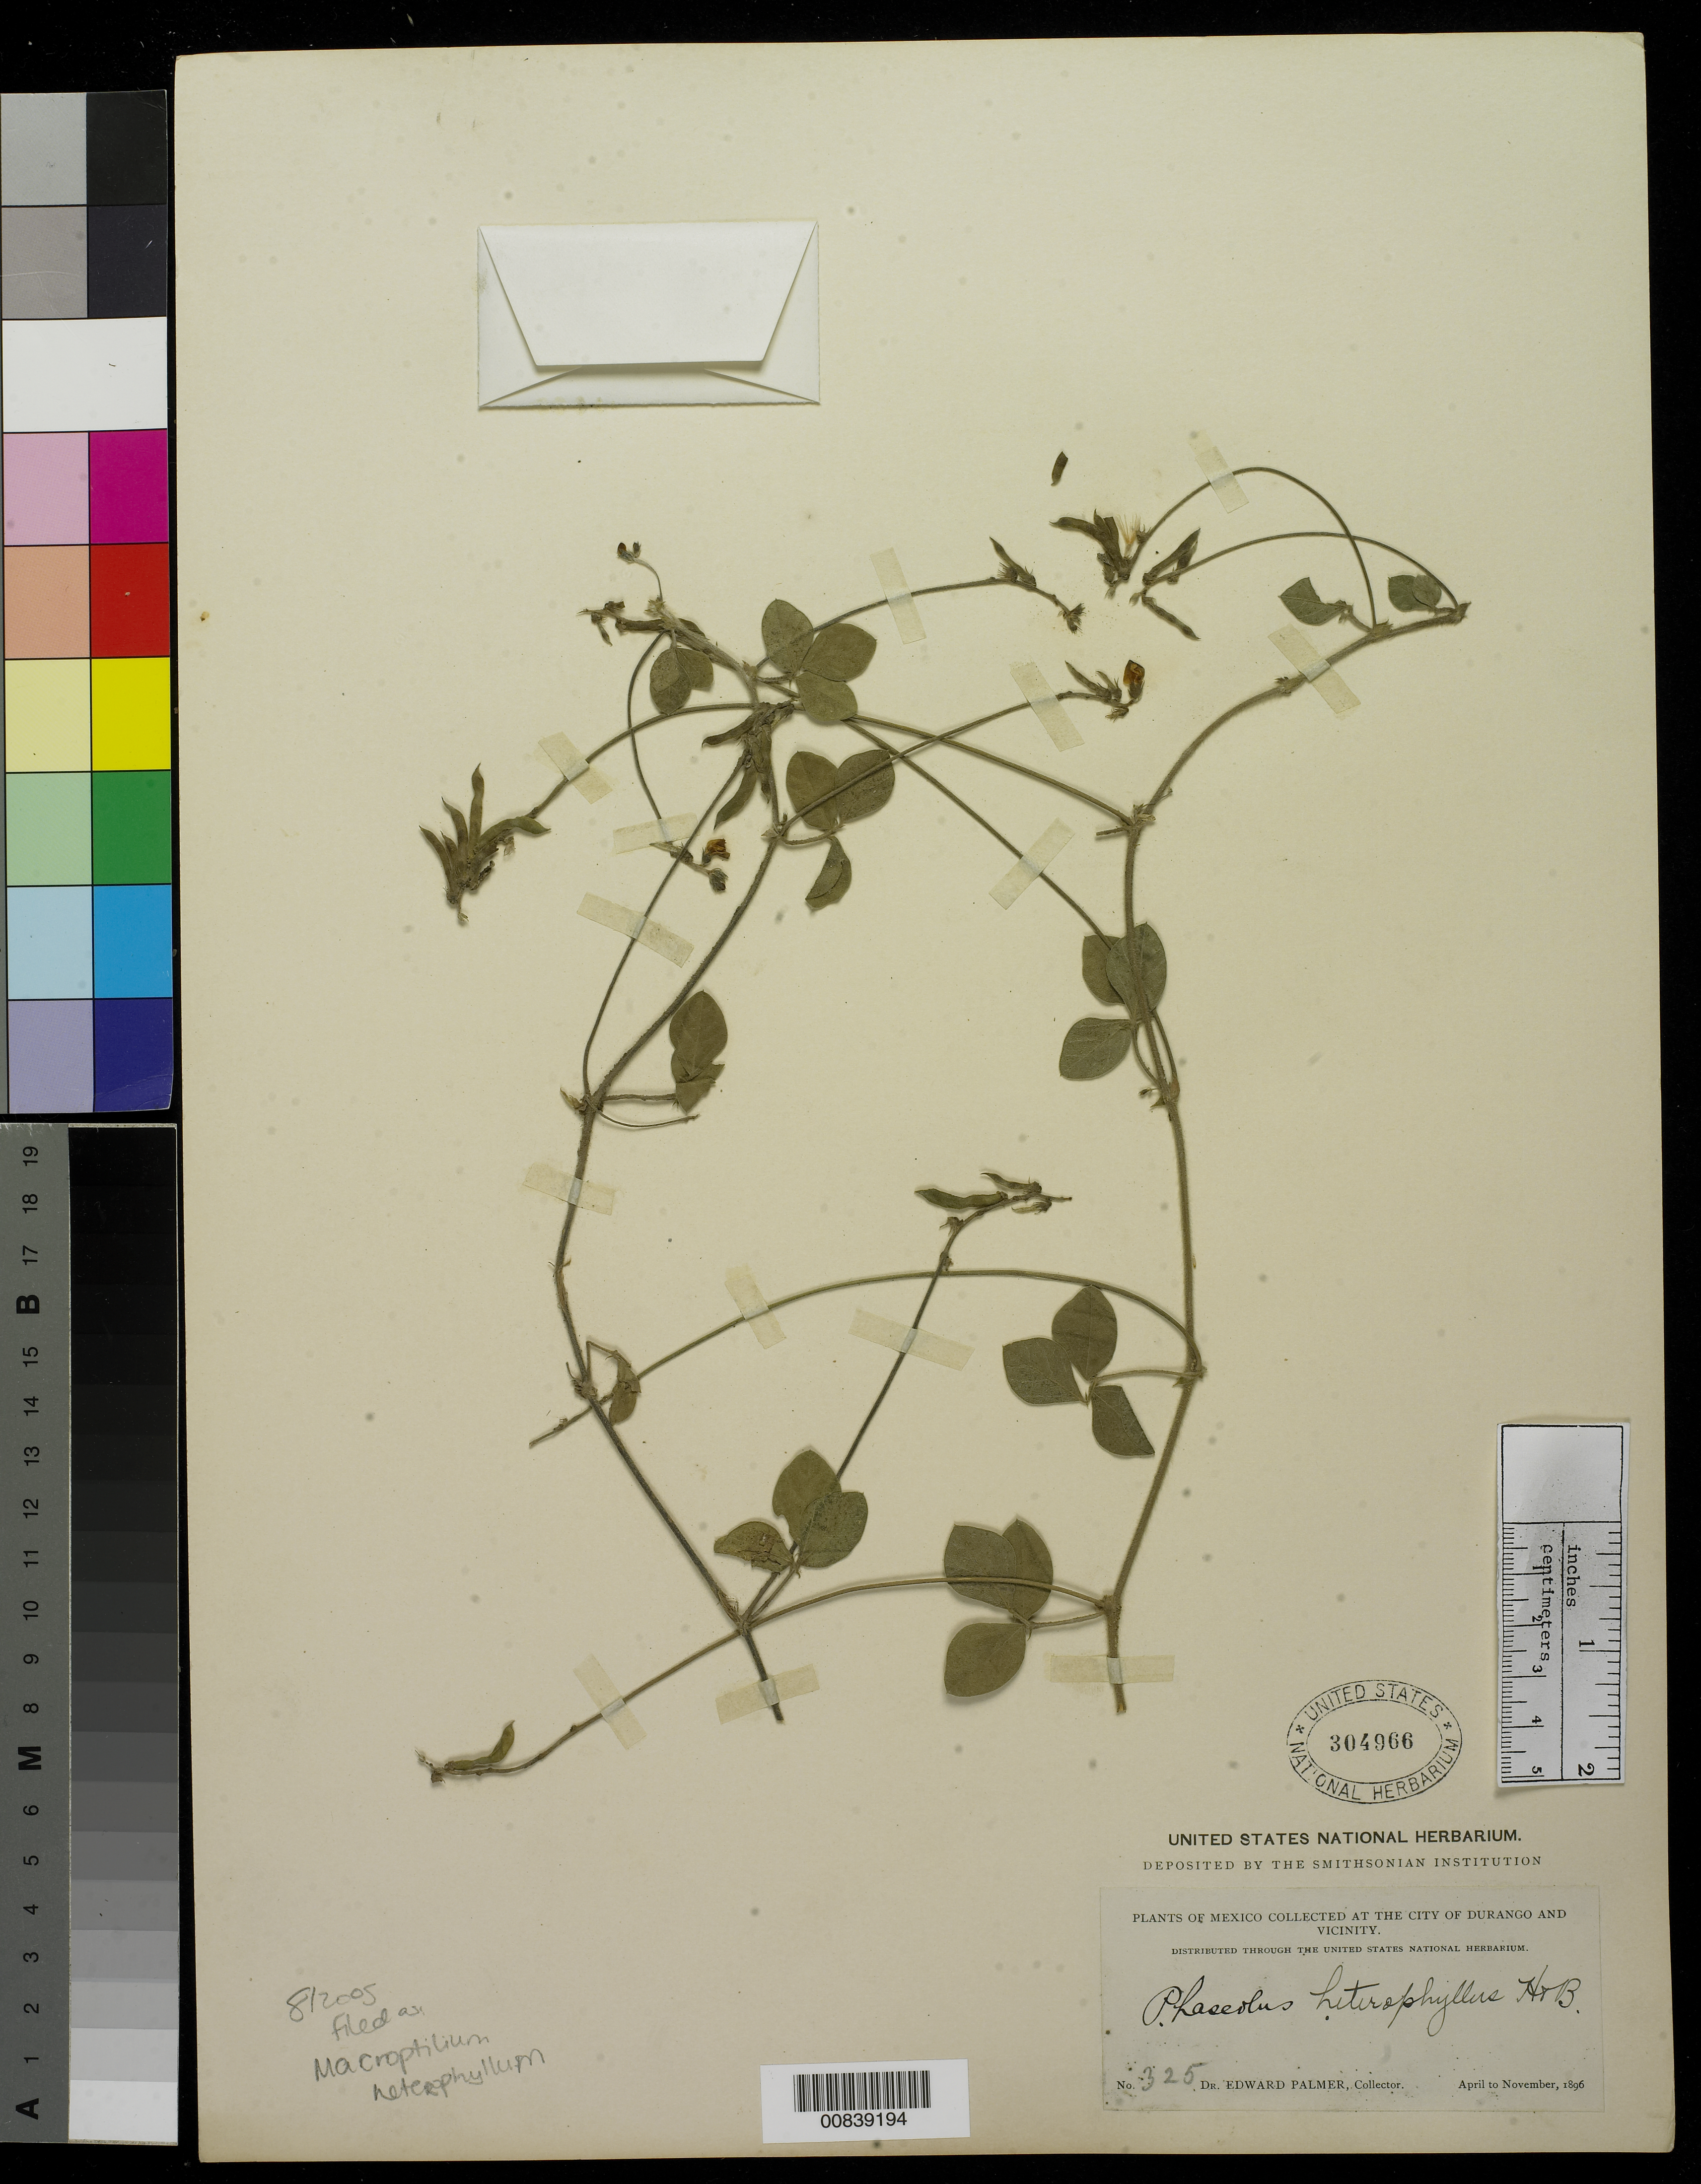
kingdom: Plantae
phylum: Tracheophyta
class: Magnoliopsida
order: Fabales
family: Fabaceae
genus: Macroptilium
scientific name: Macroptilium gibbosifolium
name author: (Ortega) A. Delgado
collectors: E. Palmer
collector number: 325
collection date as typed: Apr 1896 to -- Nov 1896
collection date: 1896-04/1896-11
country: Mexico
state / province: Durango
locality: City of Durango and vicinity.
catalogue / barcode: US 304966